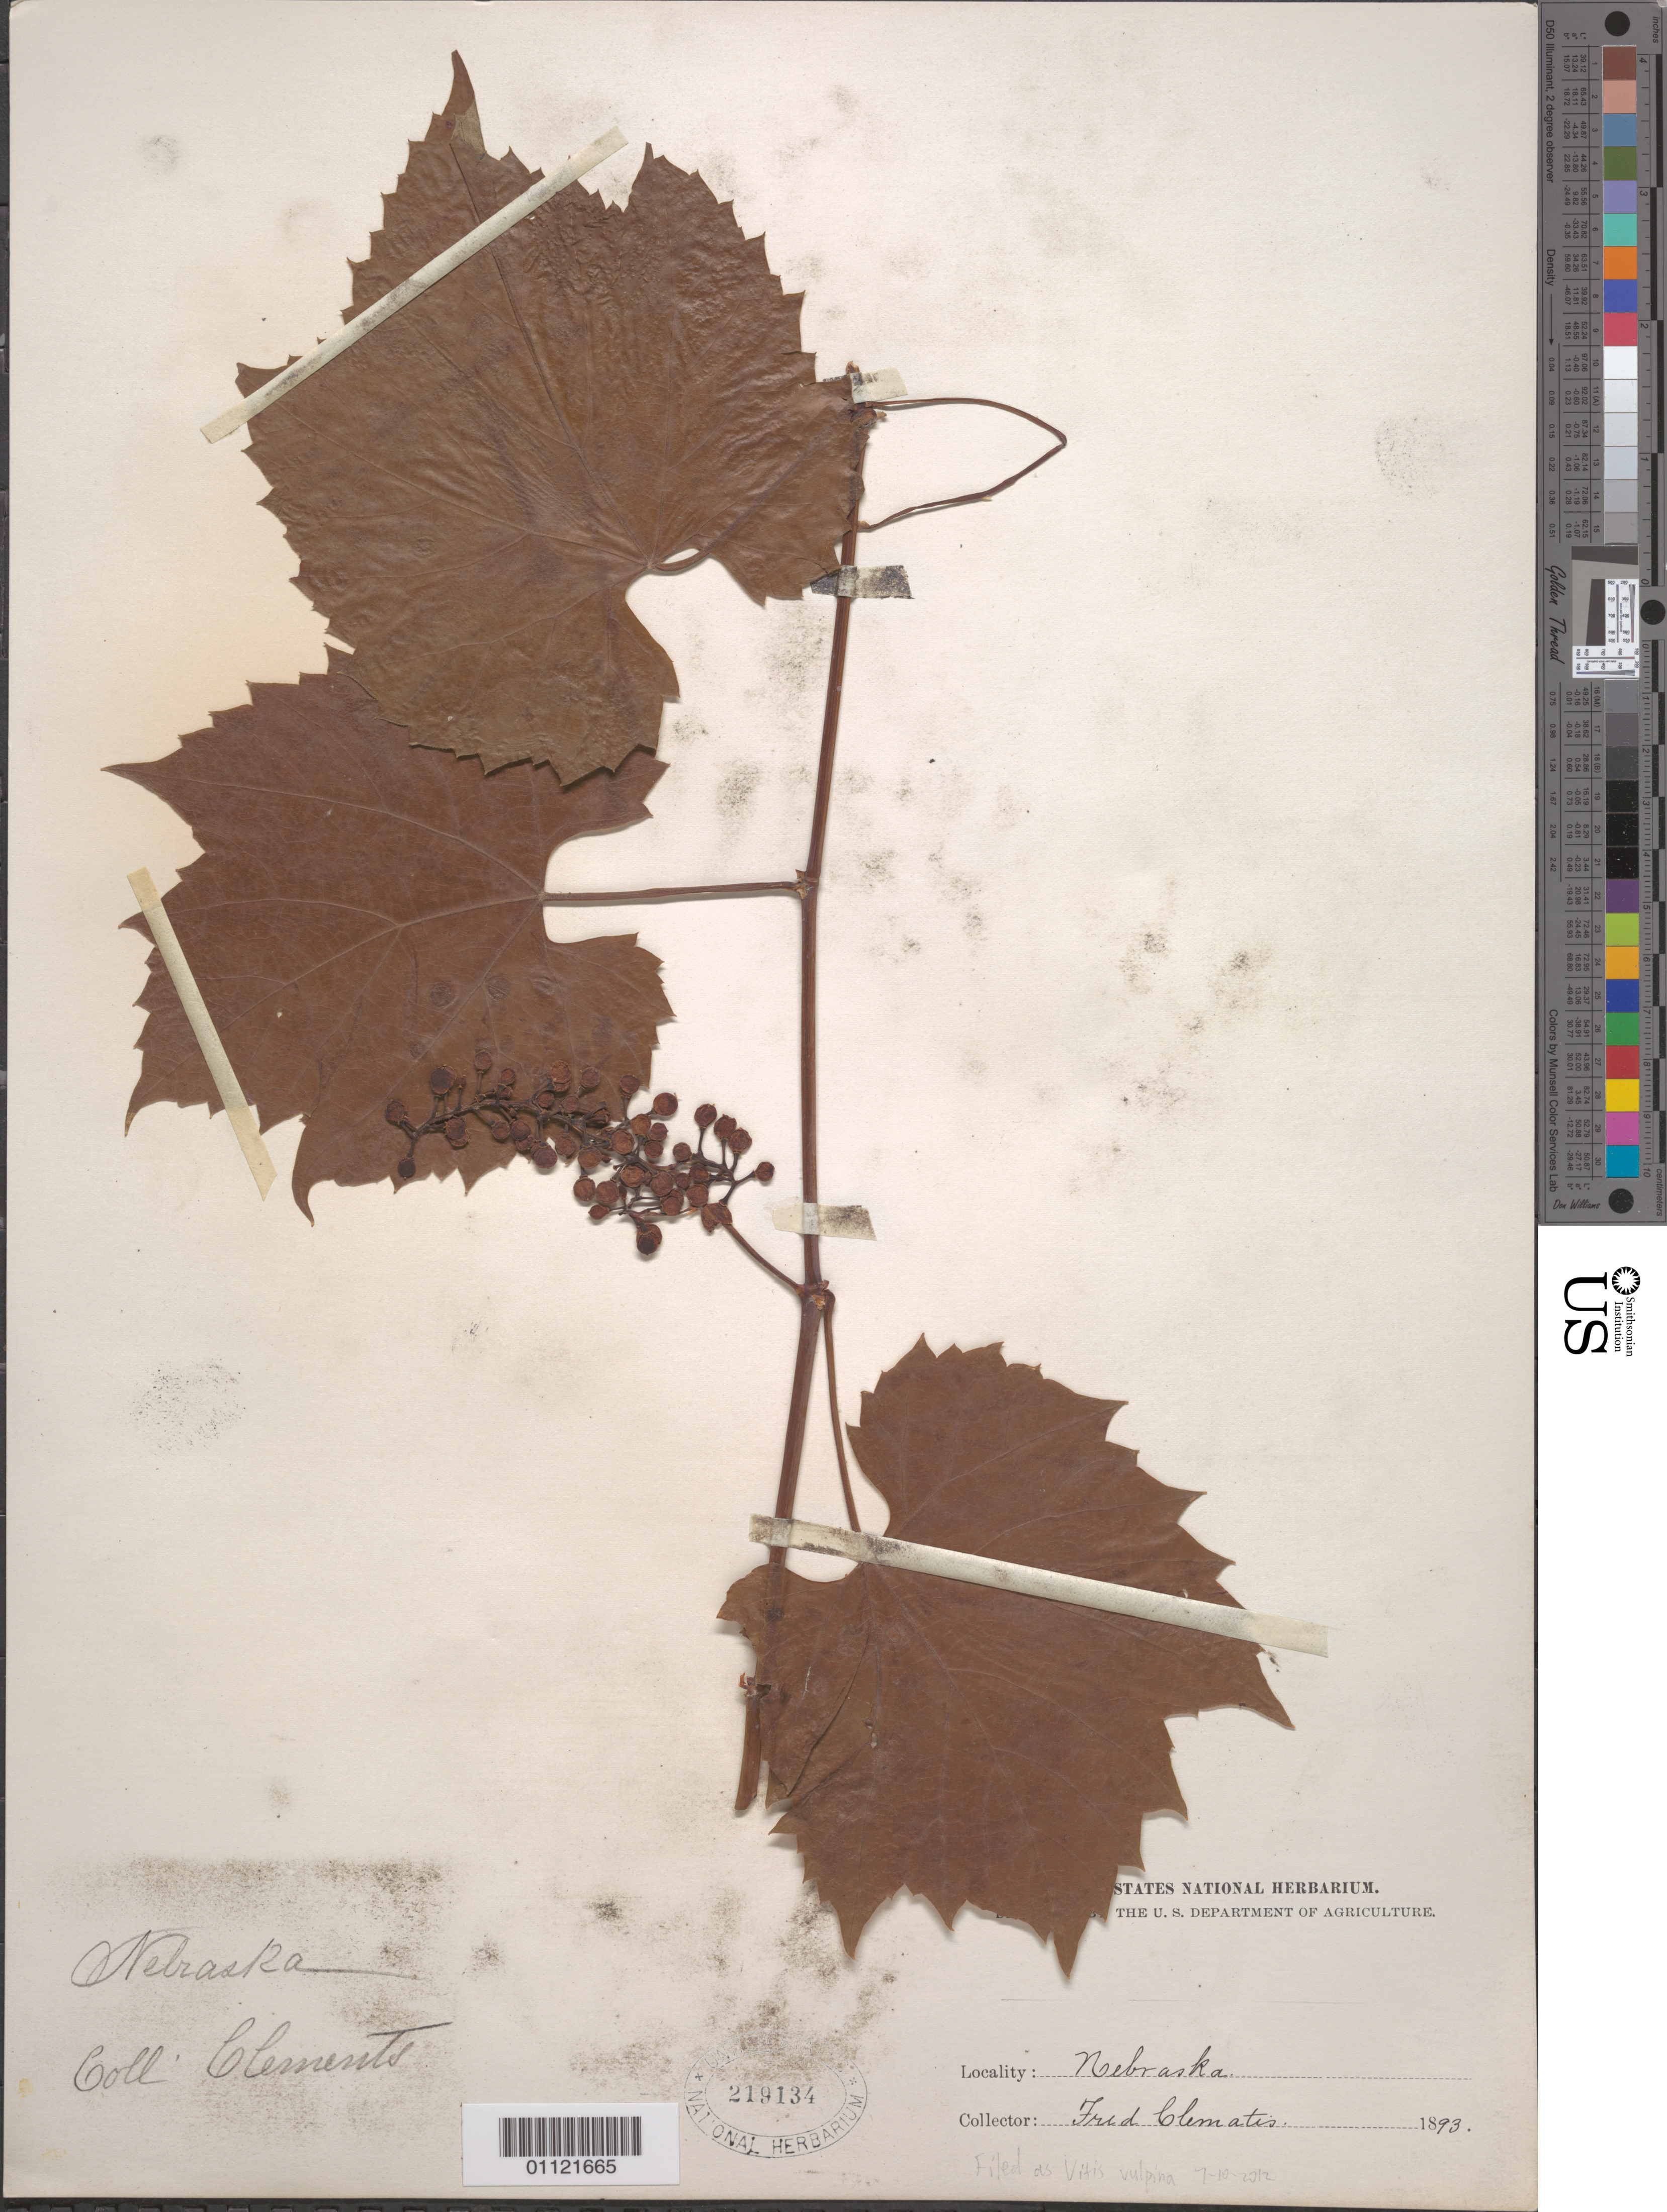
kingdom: Plantae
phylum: Tracheophyta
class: Magnoliopsida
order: Vitales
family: Vitaceae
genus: Vitis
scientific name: Vitis vulpina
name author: L.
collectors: F. E. Clements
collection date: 1893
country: United States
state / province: Nebraska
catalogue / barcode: US 219134